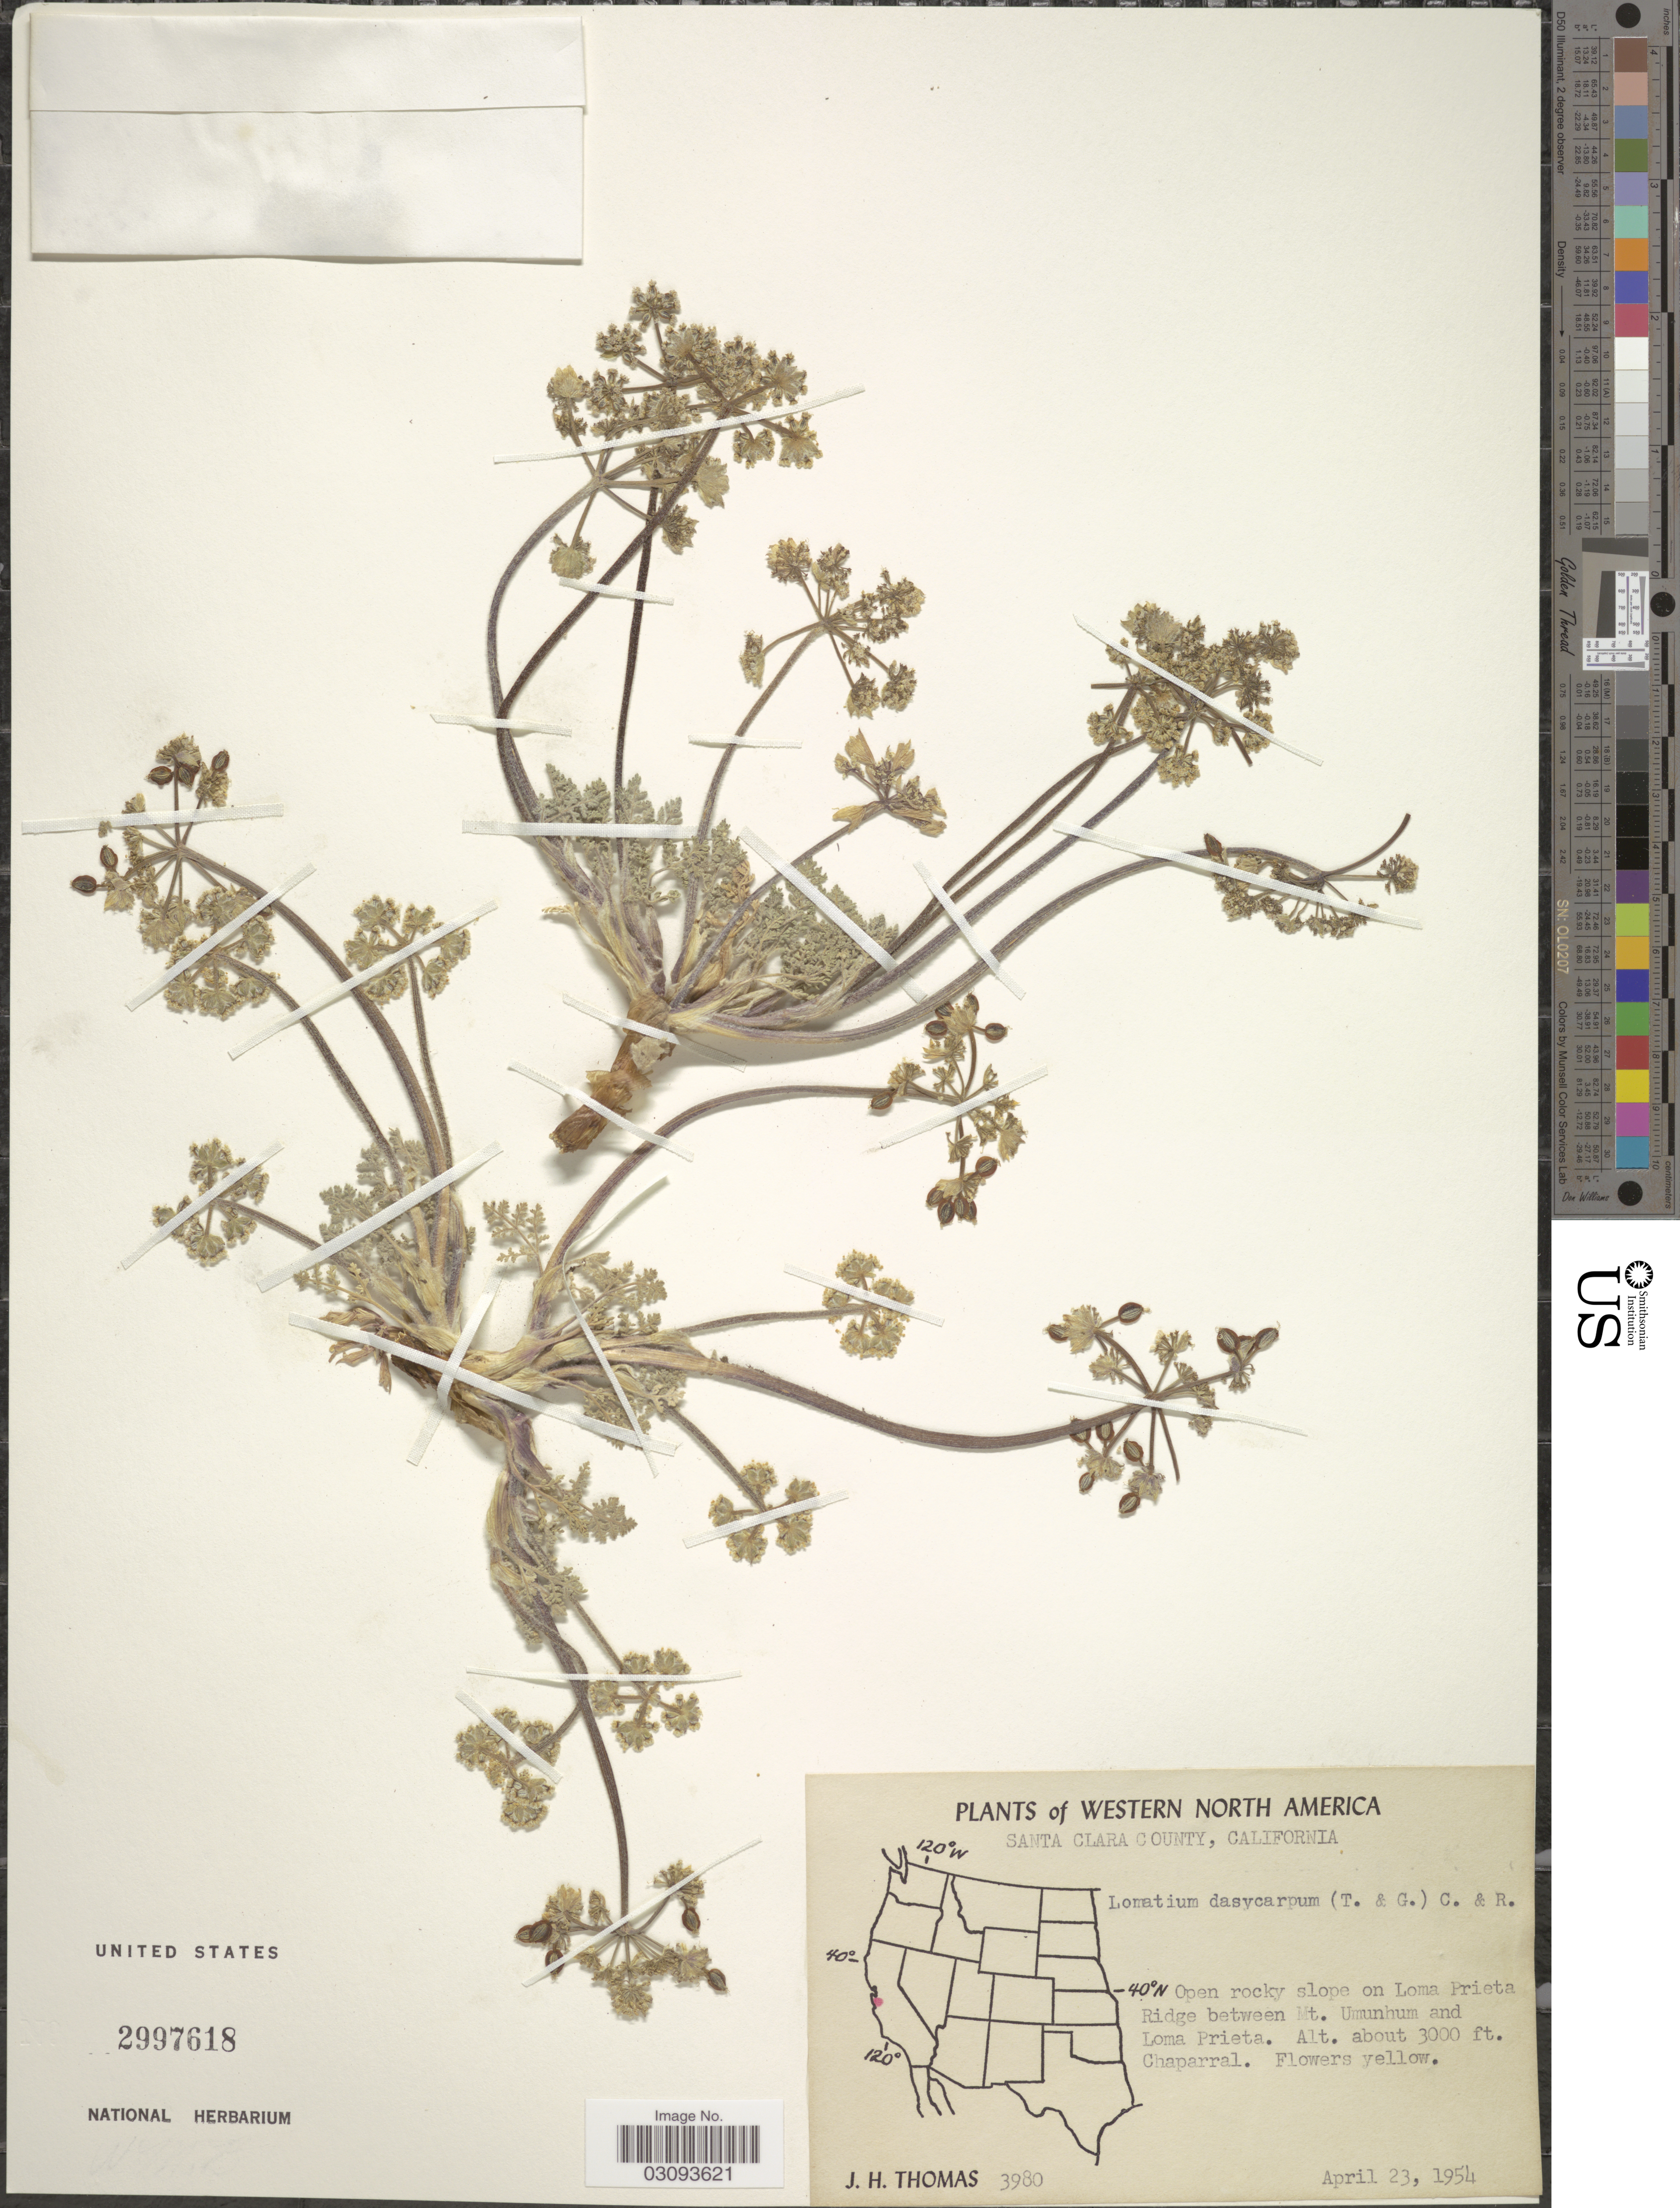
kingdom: Plantae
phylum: Tracheophyta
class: Magnoliopsida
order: Apiales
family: Apiaceae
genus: Lomatium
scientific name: Lomatium dasycarpum subsp. dasycarpum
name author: (Torr.) J.M. Coult. & Rose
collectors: J. H. Thomas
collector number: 3980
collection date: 1954-04-23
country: United States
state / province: California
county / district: Santa Clara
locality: Western North America. Santa Clara County. Rocky slope on Loma Prieta Ridge between Mt. Umunhum and Loma Prieta.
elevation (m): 914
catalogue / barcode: US 2997618